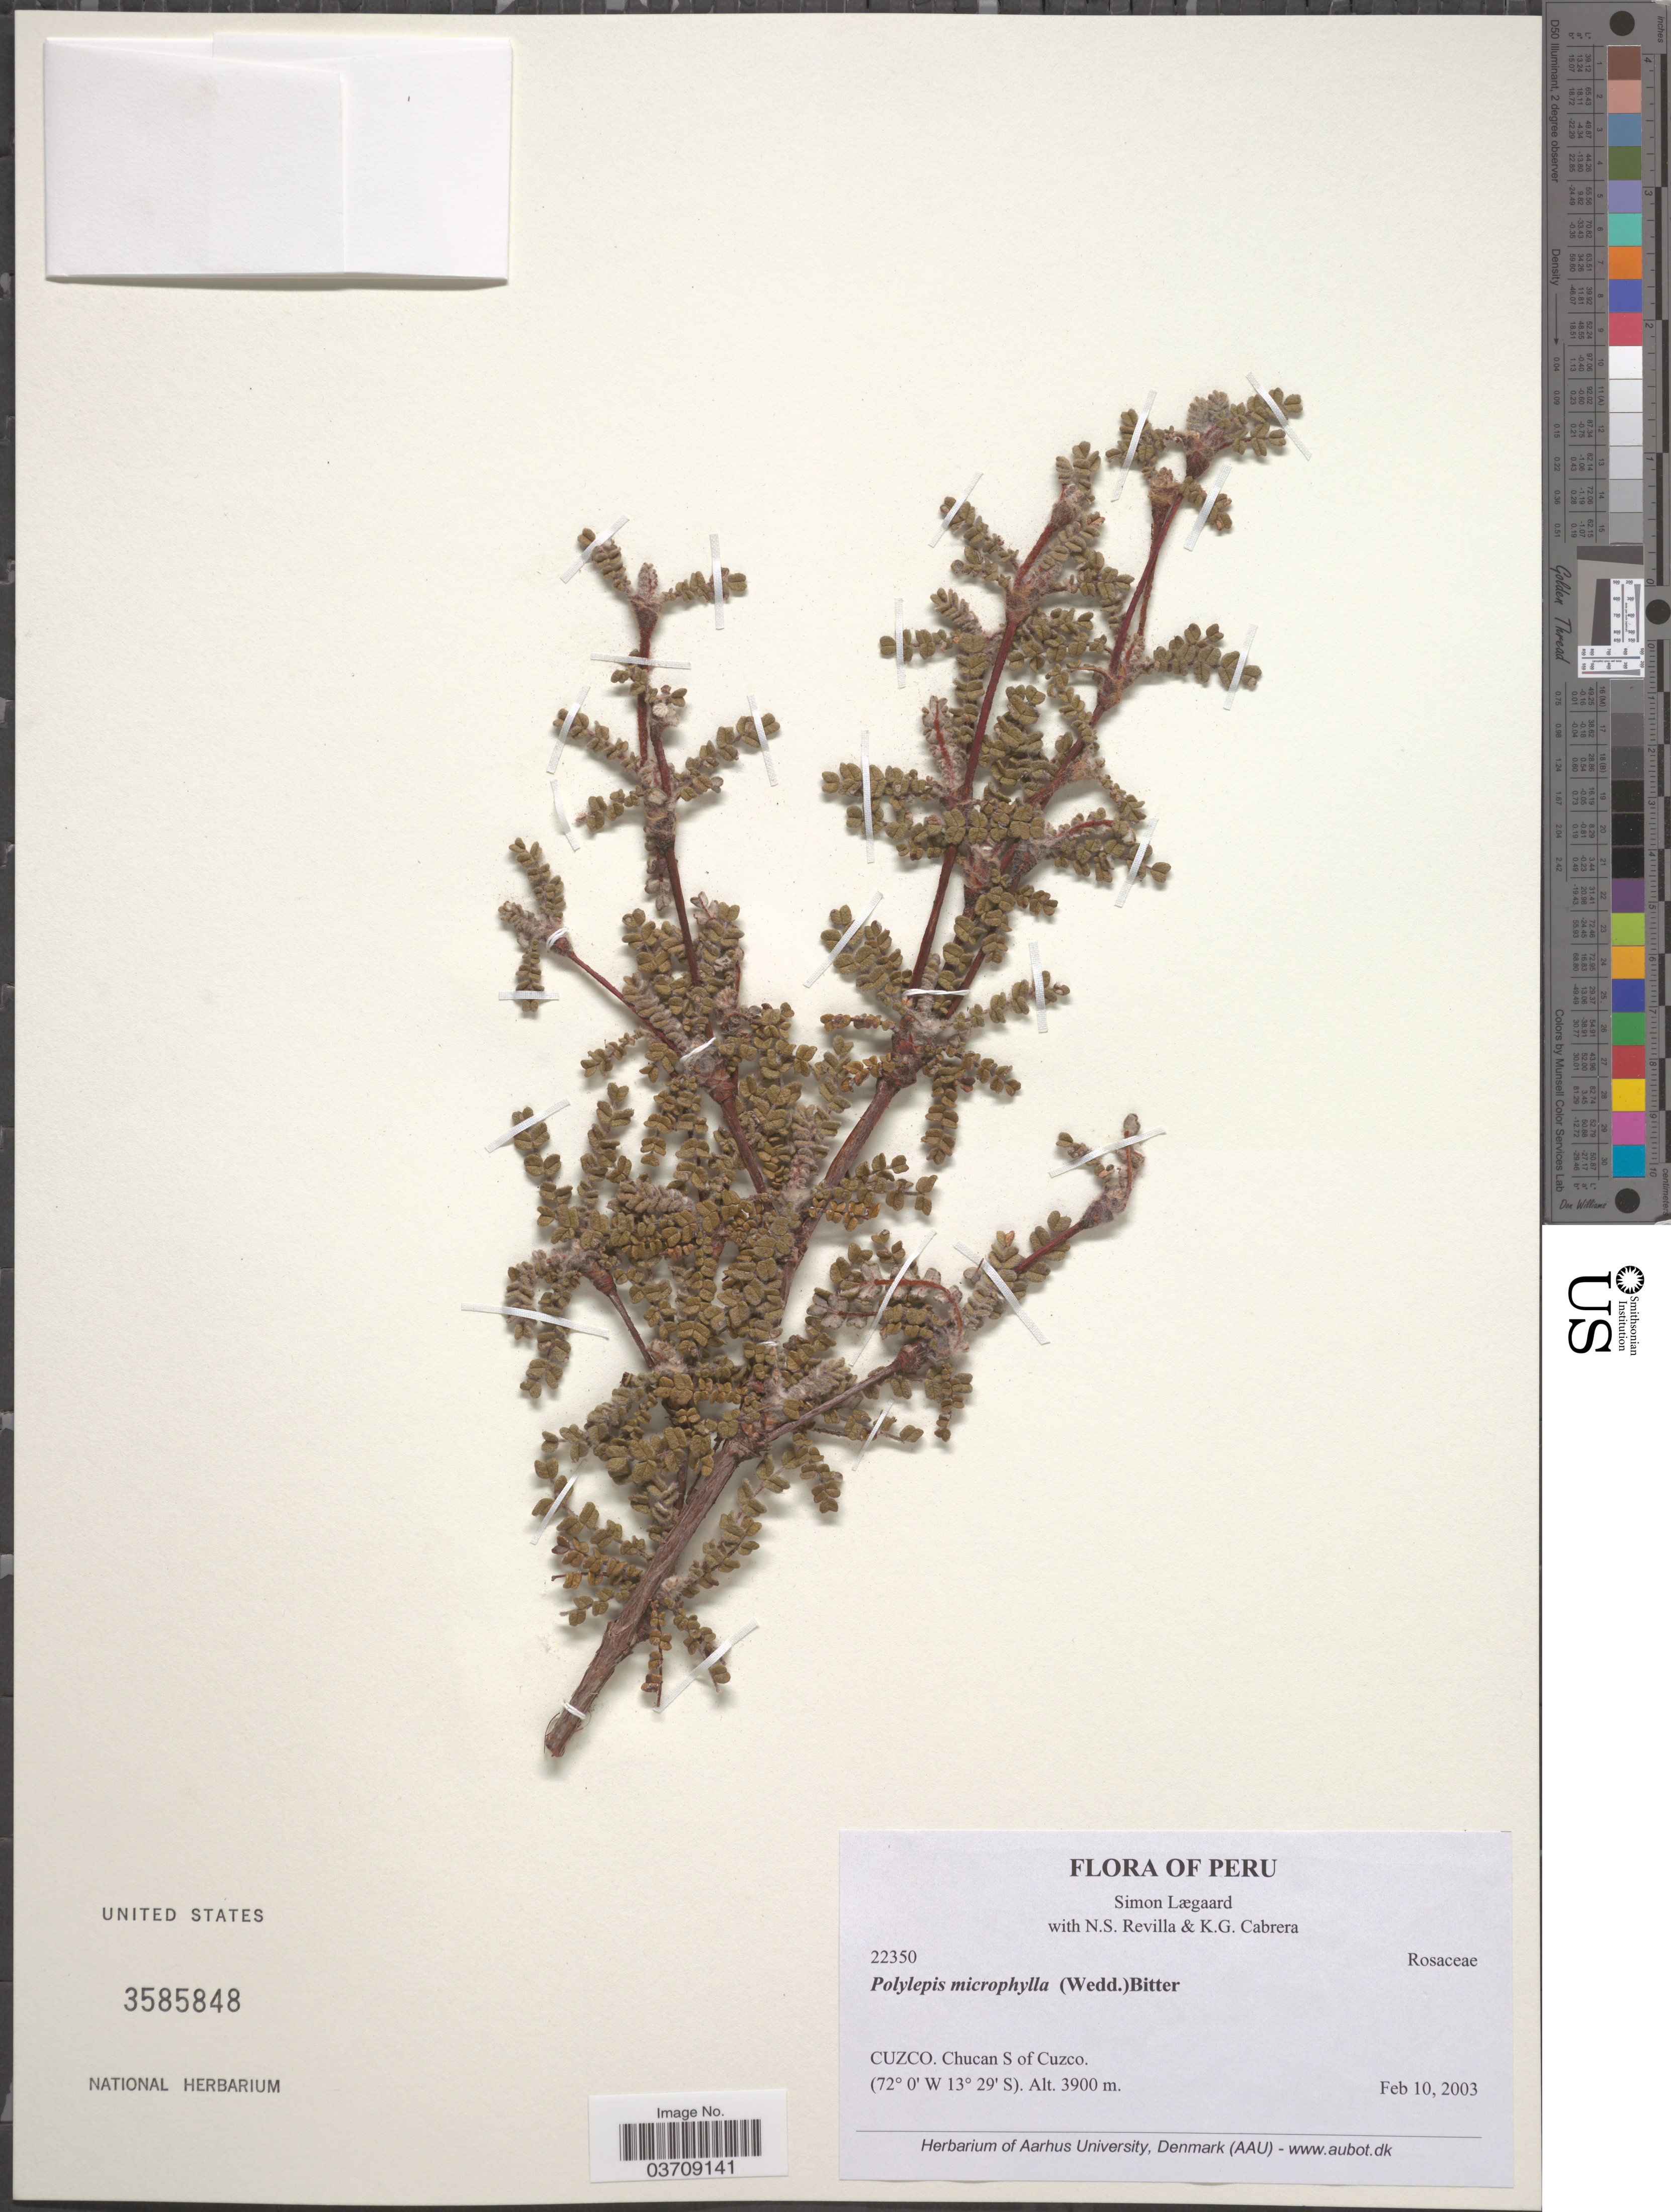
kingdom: Plantae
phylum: Tracheophyta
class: Magnoliopsida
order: Rosales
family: Rosaceae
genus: Polylepis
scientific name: Polylepis microphylla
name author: (Wedd.) Bitter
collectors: S. Lægaard, N. Salinas R. & K. Cabrera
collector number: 22350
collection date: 2003-02-10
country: Peru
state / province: Cusco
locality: Cuzco. Chucan S of Cuzco.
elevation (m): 3900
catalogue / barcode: US 3585848